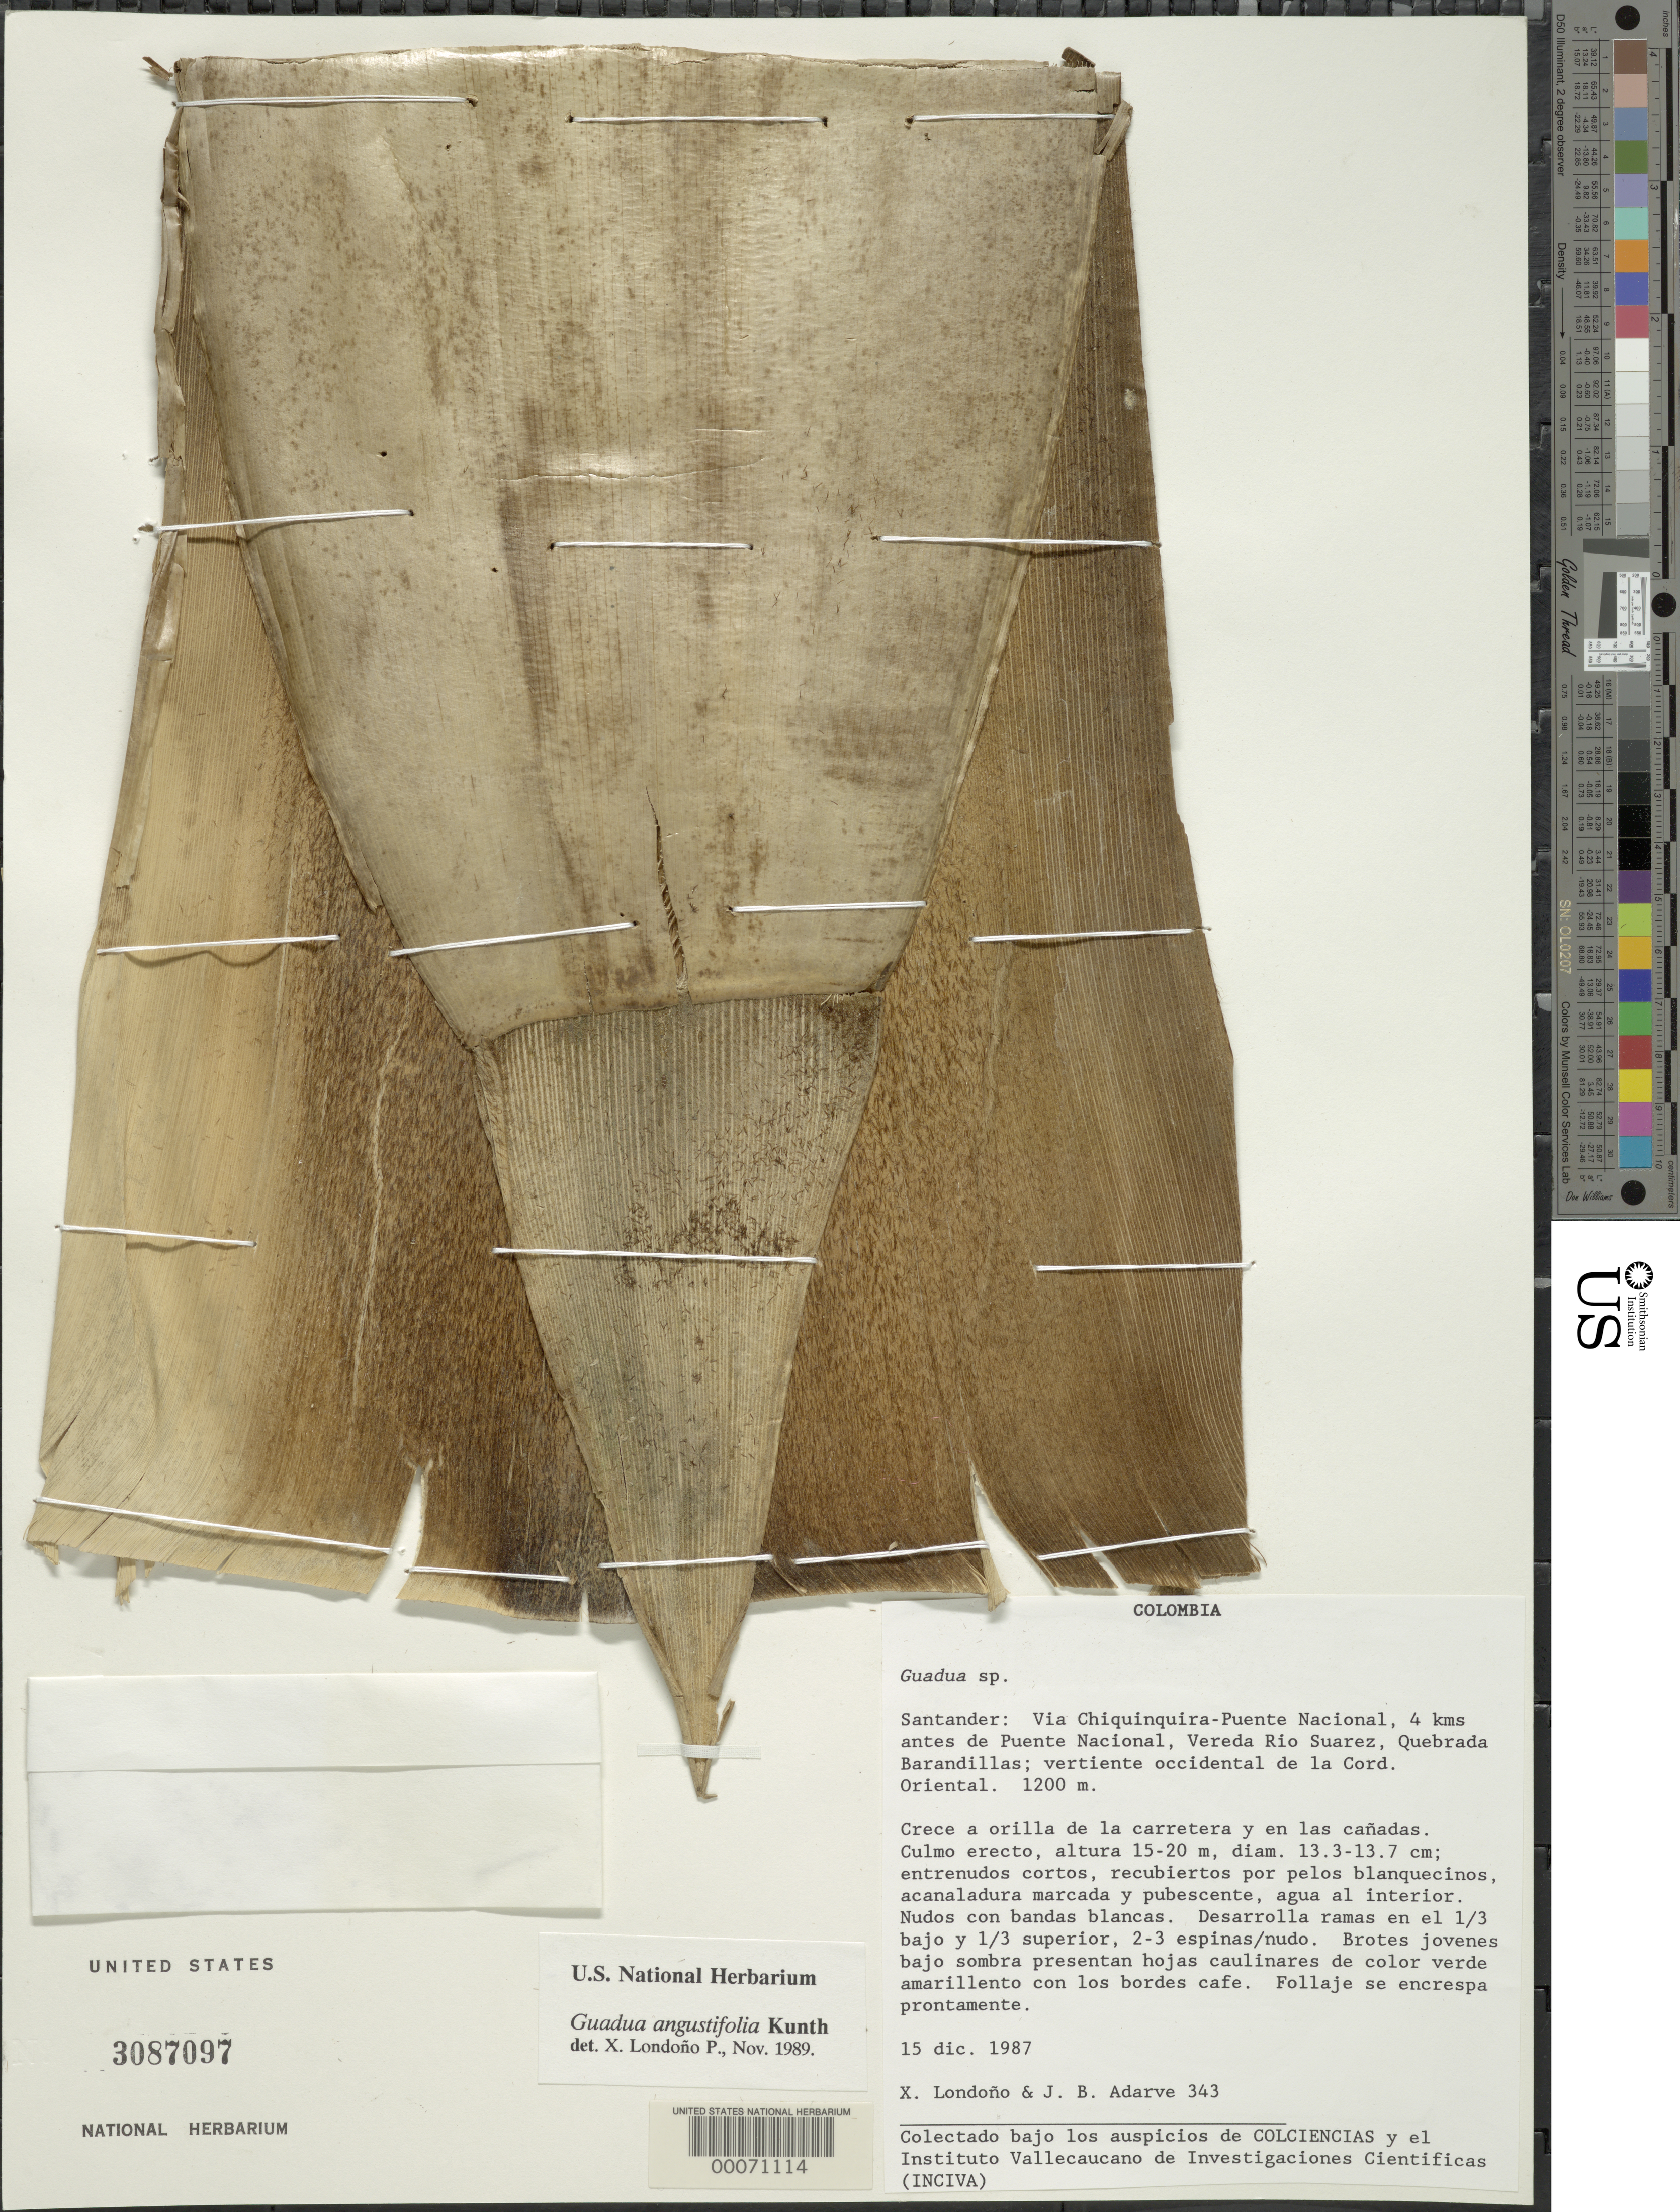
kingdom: Plantae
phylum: Tracheophyta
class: Liliopsida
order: Poales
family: Poaceae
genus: Guadua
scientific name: Guadua angustifolia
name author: Kunth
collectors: X. Londoño & J. B. Adarve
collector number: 343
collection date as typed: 15 Dec 1987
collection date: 1987-12-15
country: Colombia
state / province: Santander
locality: Chiquinquira-Puente National, 4 kms before Puente Nacional, Vereda Rio Suarez, Quebdada Barandillas, W slope of La Cord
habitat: Near roadside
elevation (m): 1200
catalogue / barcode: US 3087097